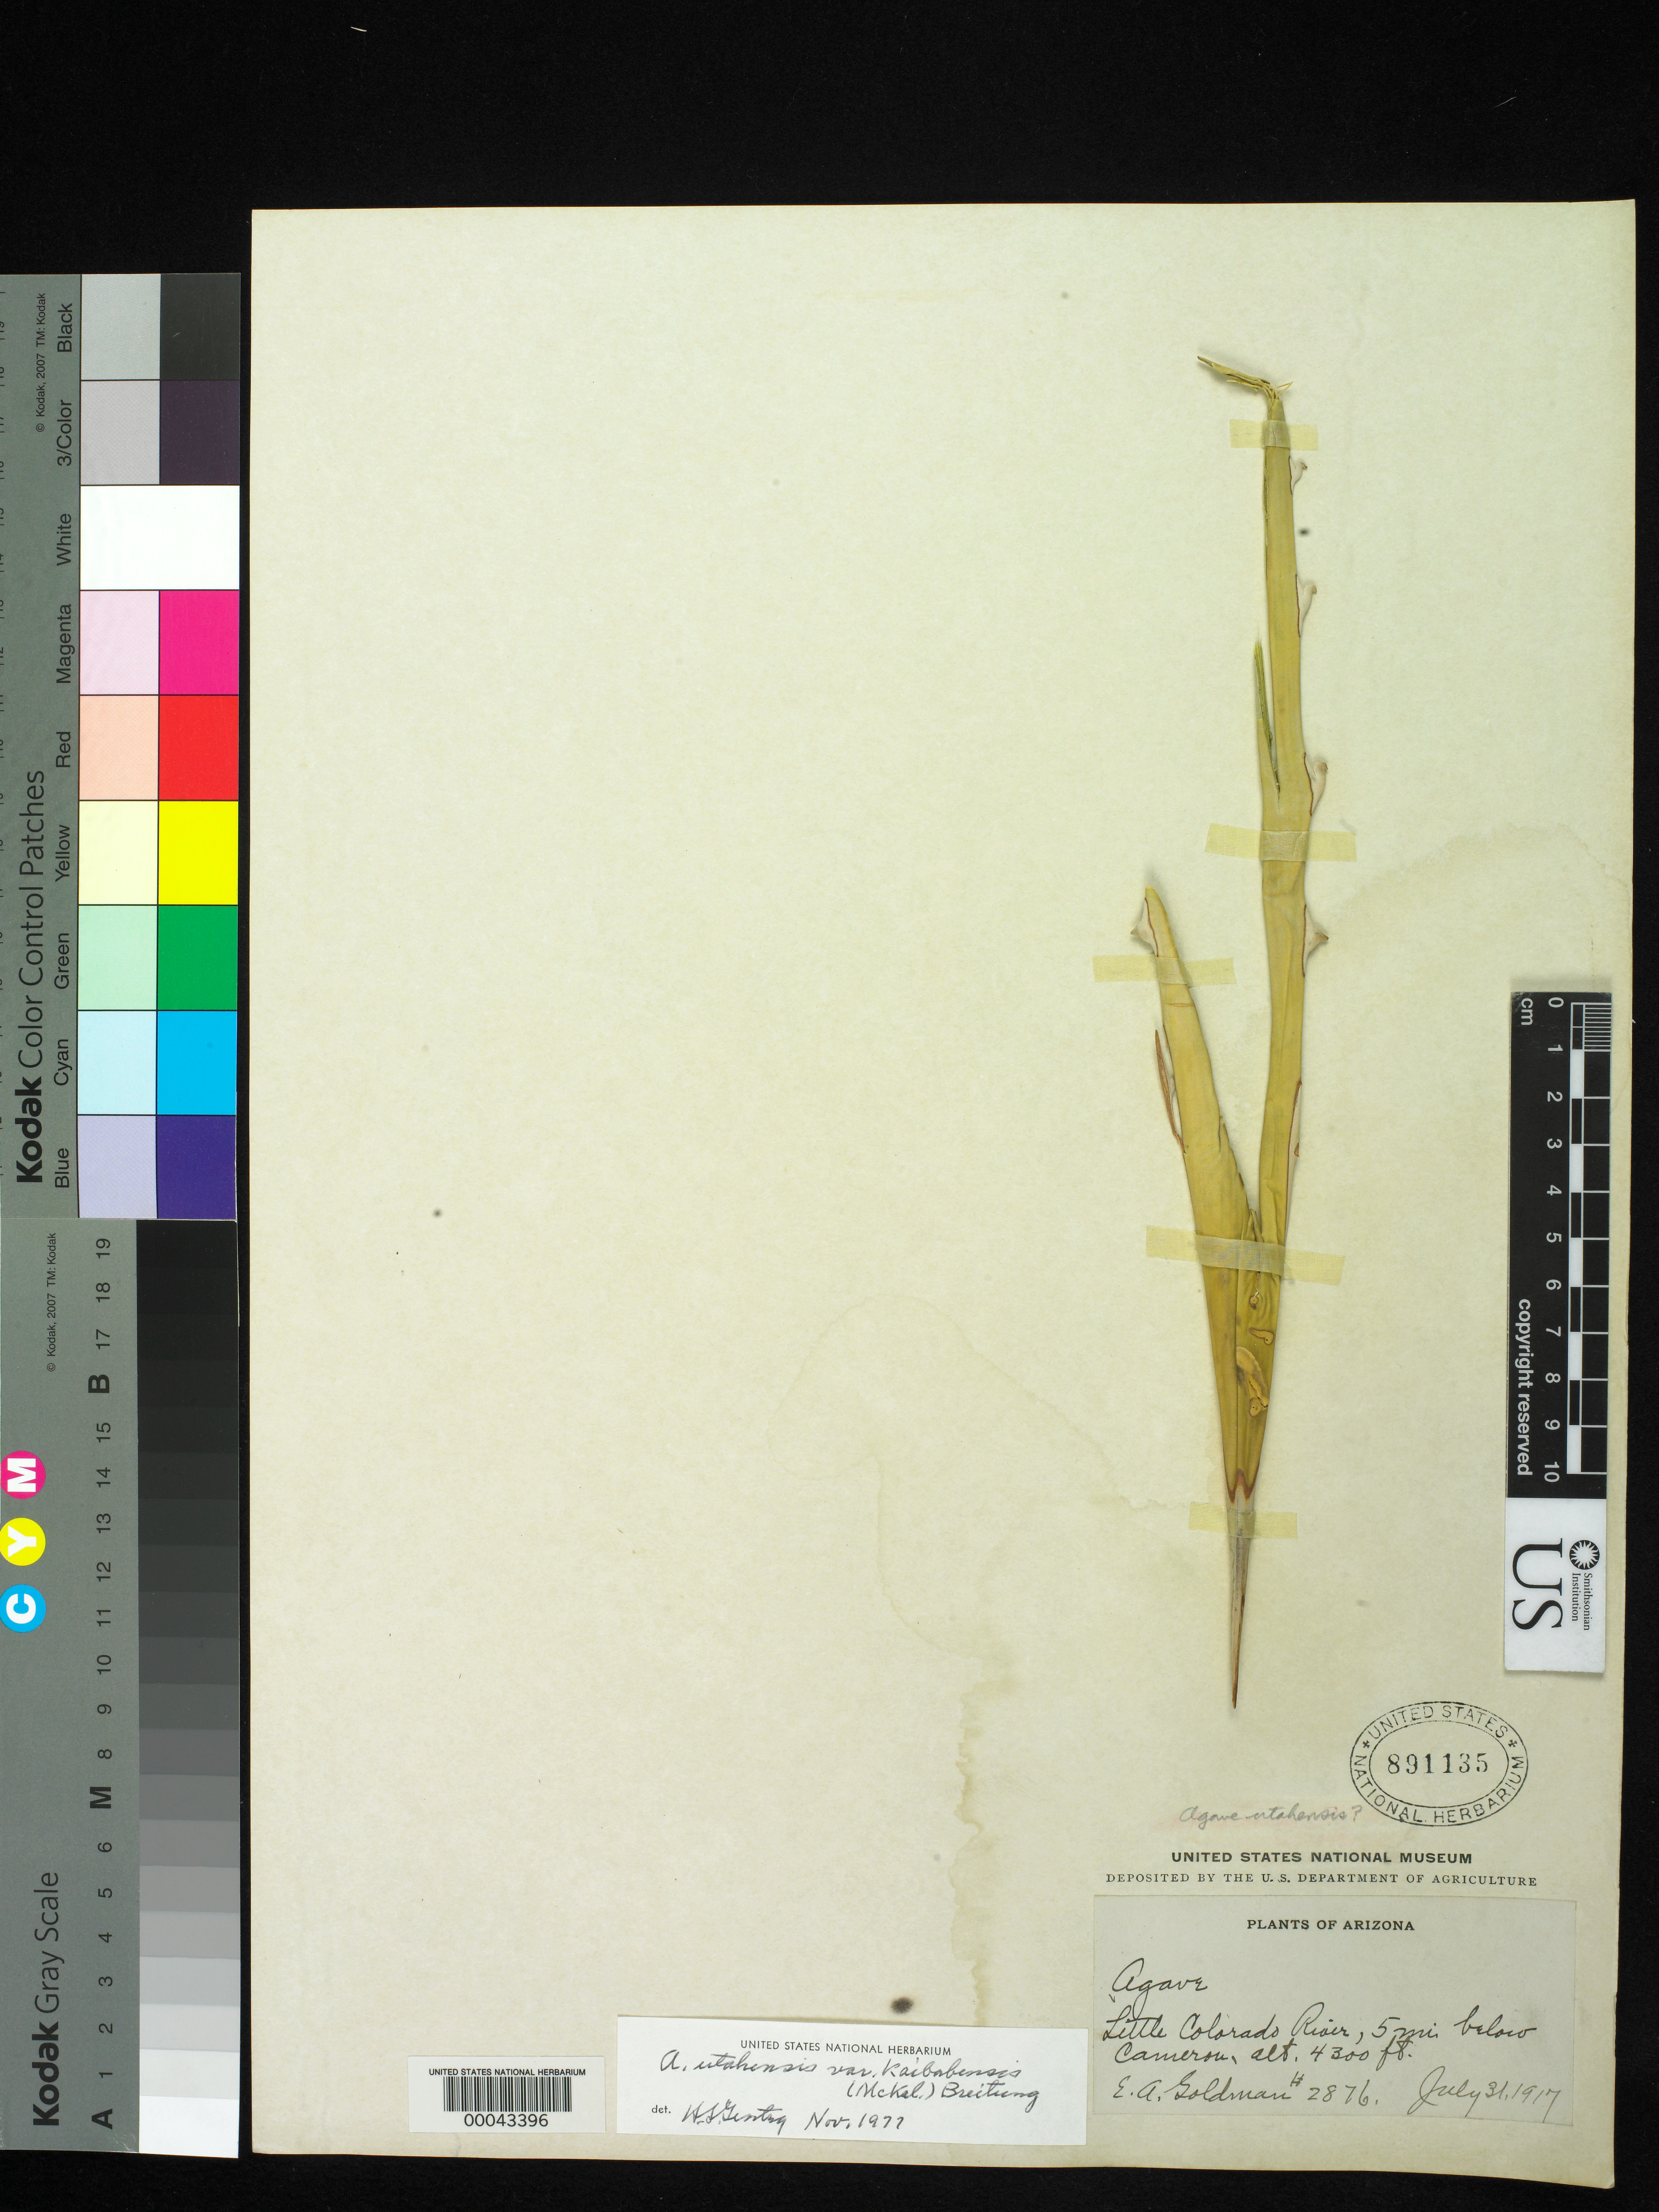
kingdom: Plantae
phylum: Tracheophyta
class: Liliopsida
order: Asparagales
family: Asparagaceae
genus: Agave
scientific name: Agave utahensis var. kaibabensis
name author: (McKelvey) Breitung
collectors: E. A. Goldman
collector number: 2876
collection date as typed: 31 Jul 1917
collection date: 1917-07-31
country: United States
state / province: Arizona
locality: Little colorado river, 5 mi below cameron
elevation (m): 4300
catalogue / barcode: US 891135